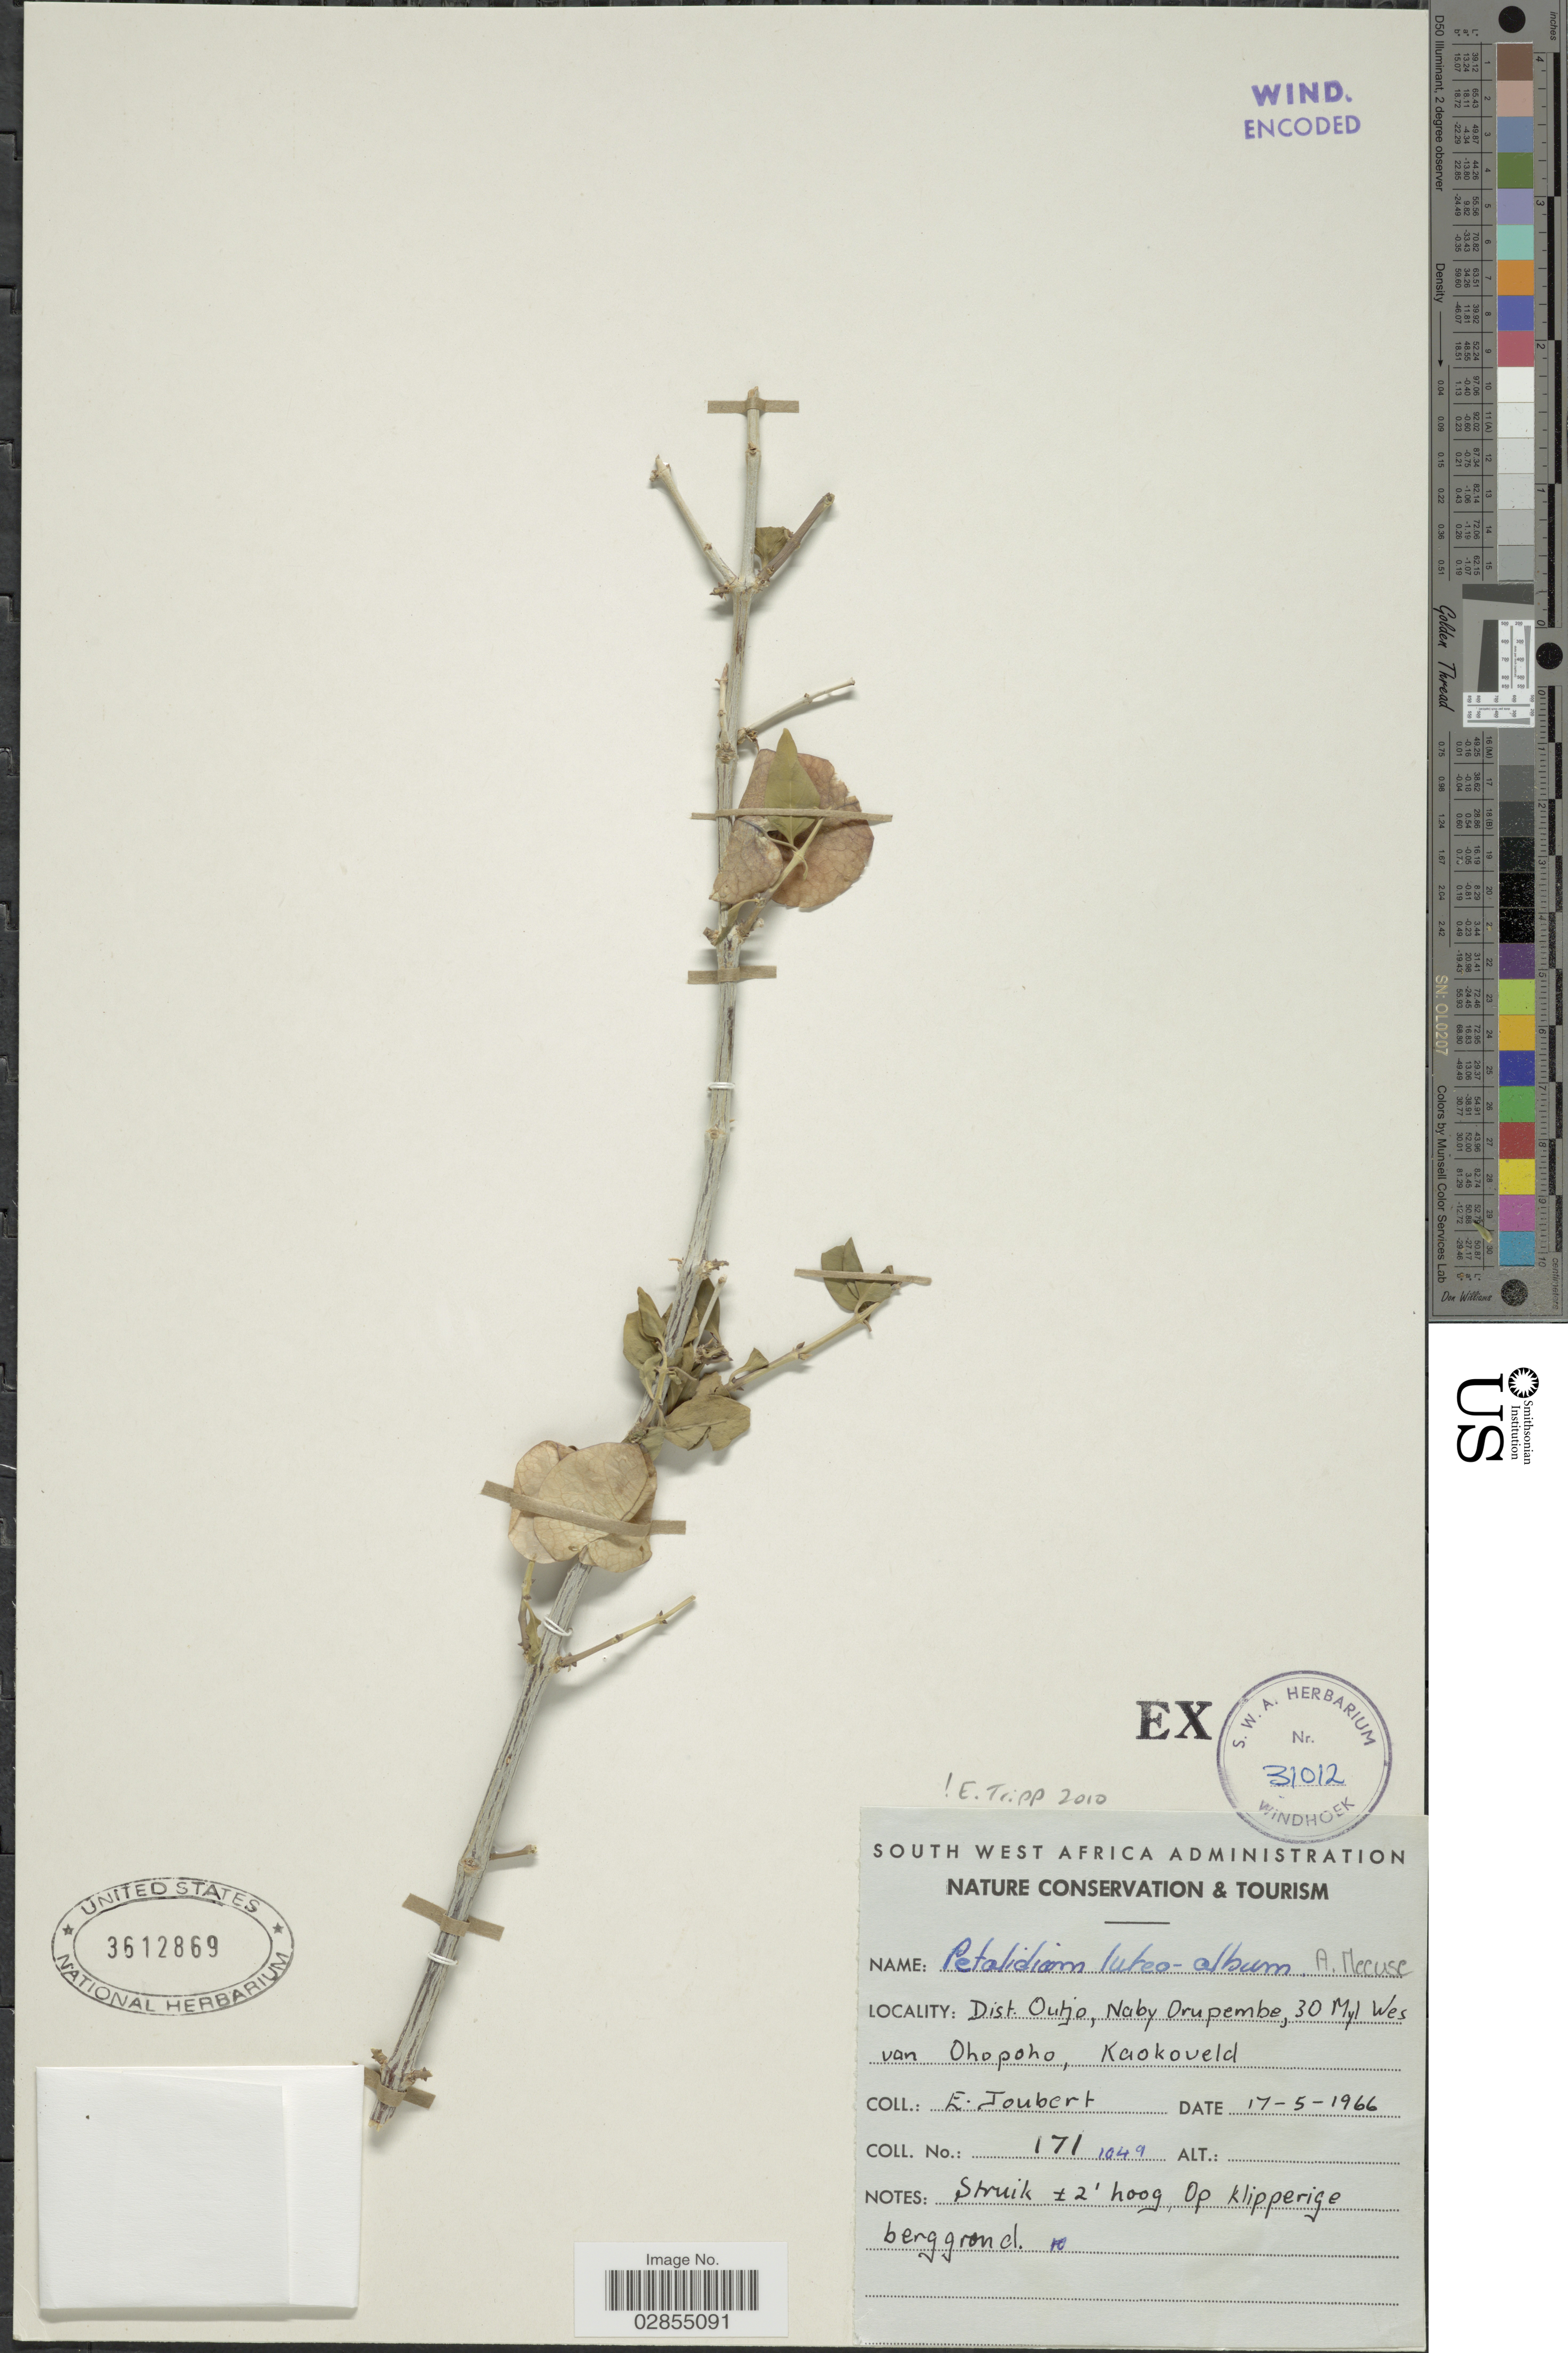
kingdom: Plantae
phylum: Tracheophyta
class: Magnoliopsida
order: Lamiales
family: Acanthaceae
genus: Petalidium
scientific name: Petalidium luteoalbum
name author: A. Meeuse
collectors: E. Joubert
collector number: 171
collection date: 1966-05-17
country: Namibia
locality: Dist. Outjo, Naby Orupembe, 30 Myl Wes van Ohopoho, Kaokoveld.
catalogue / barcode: US 3612869